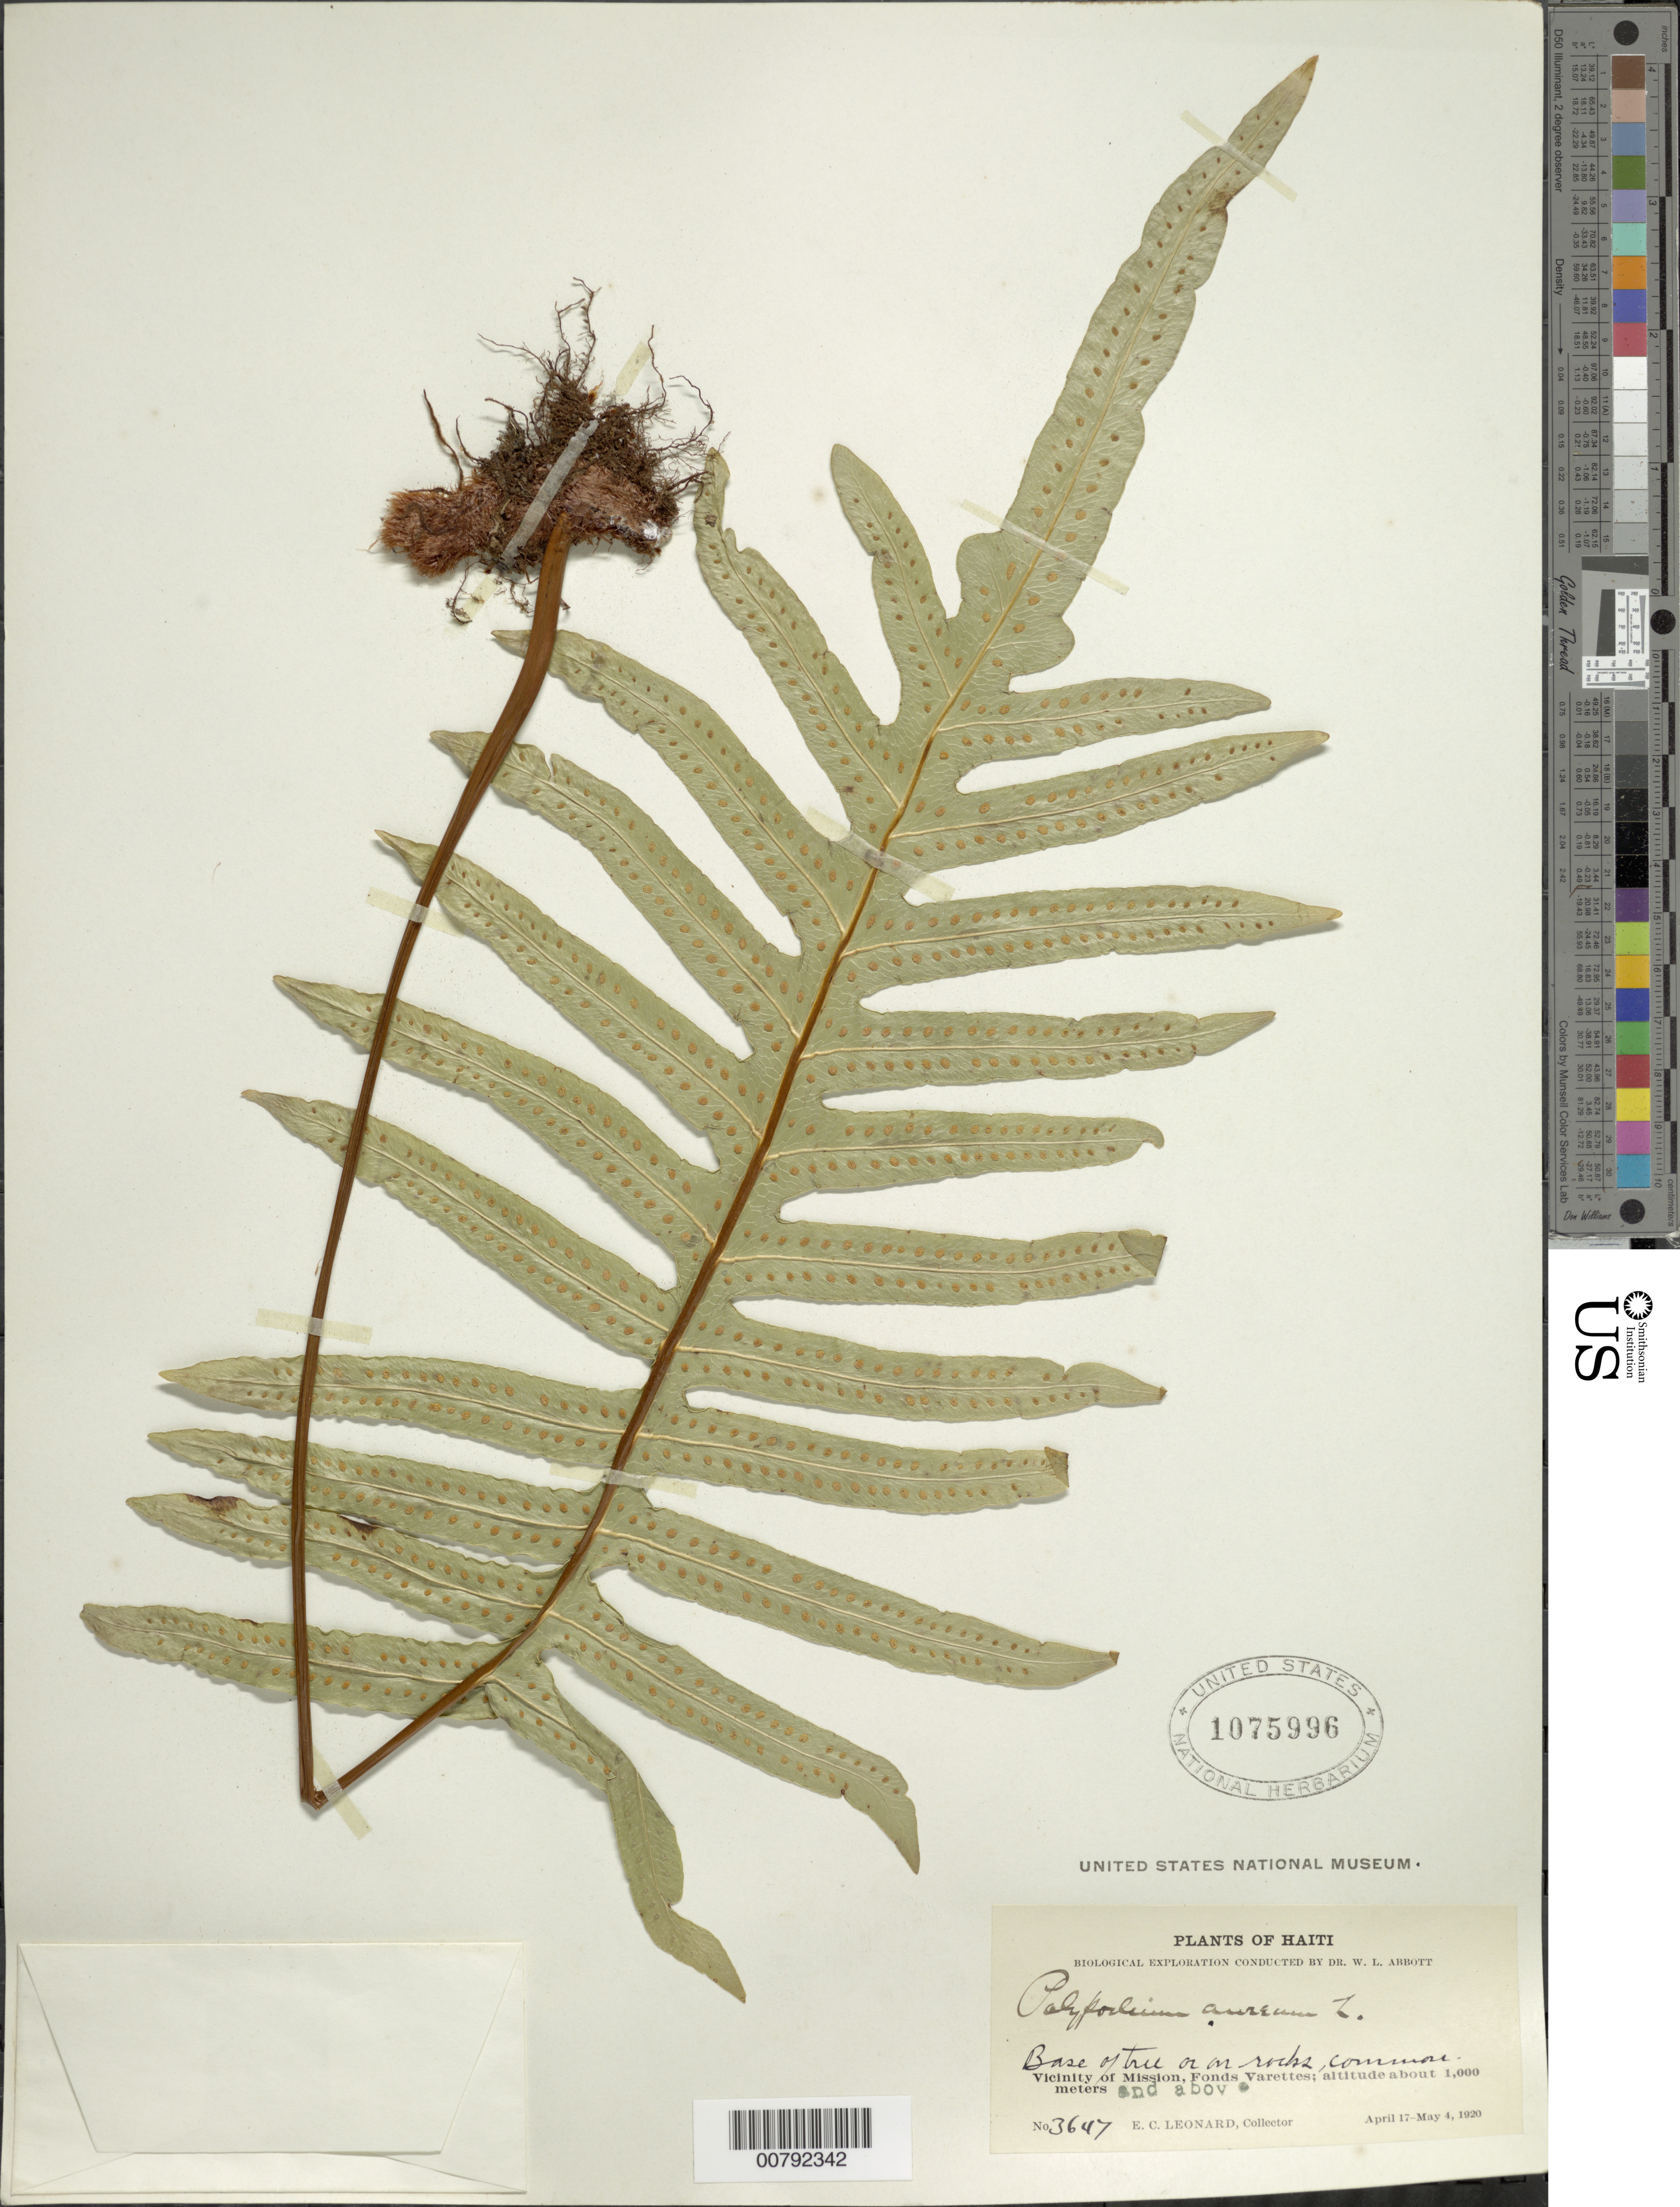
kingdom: Plantae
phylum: Tracheophyta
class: Polypodiopsida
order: Polypodiales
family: Polypodiaceae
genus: Phlebodium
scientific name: Phlebodium pseudoaureum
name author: (Cav.) Lellinger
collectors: E. C. Leonard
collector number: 3647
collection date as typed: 17 Apr 1920 04 May 1920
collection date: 1920-04-17/1920-05-04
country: Haiti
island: Hispaniola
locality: Mission vicinity, Fonds Varettes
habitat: Base of tree, on rocks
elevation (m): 1000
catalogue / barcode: US 1075996